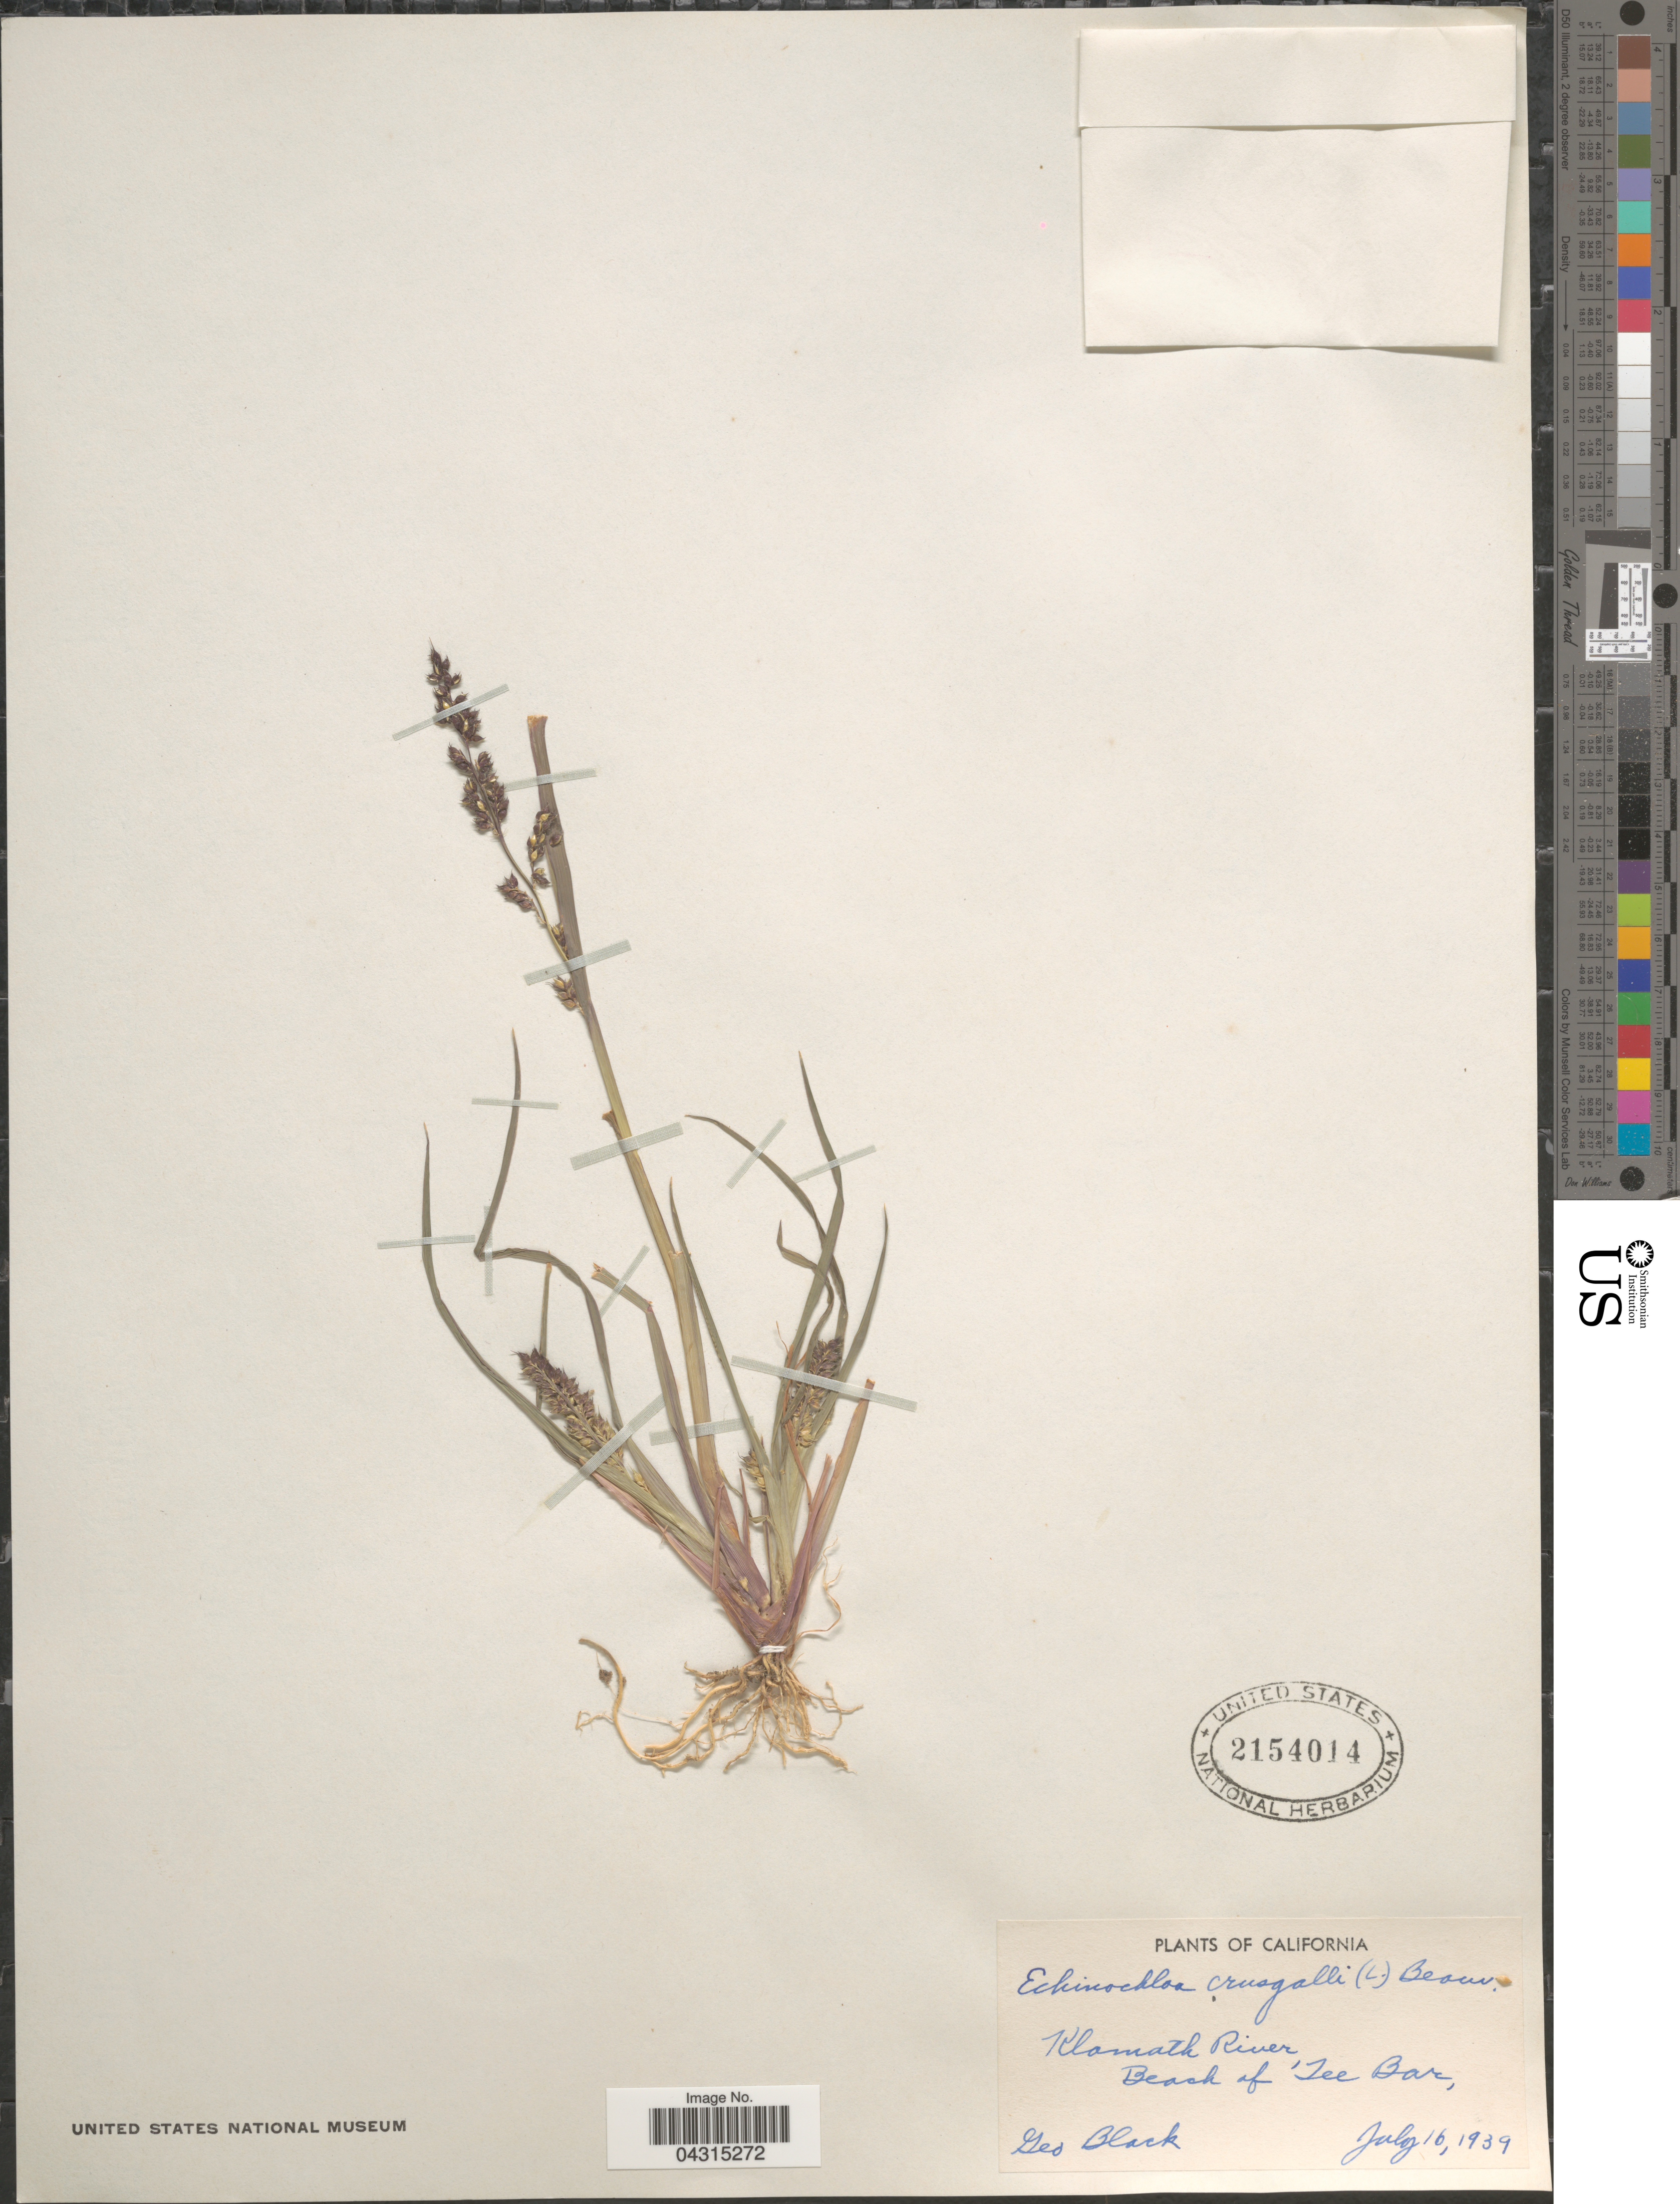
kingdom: Plantae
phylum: Tracheophyta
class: Liliopsida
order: Poales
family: Poaceae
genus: Echinochloa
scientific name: Echinochloa crus-galli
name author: (L.) P. Beauv.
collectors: G. A. Black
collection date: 1939-07-16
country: United States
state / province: California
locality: Klamath River. Beach of Zee Bar.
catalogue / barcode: US 2154014